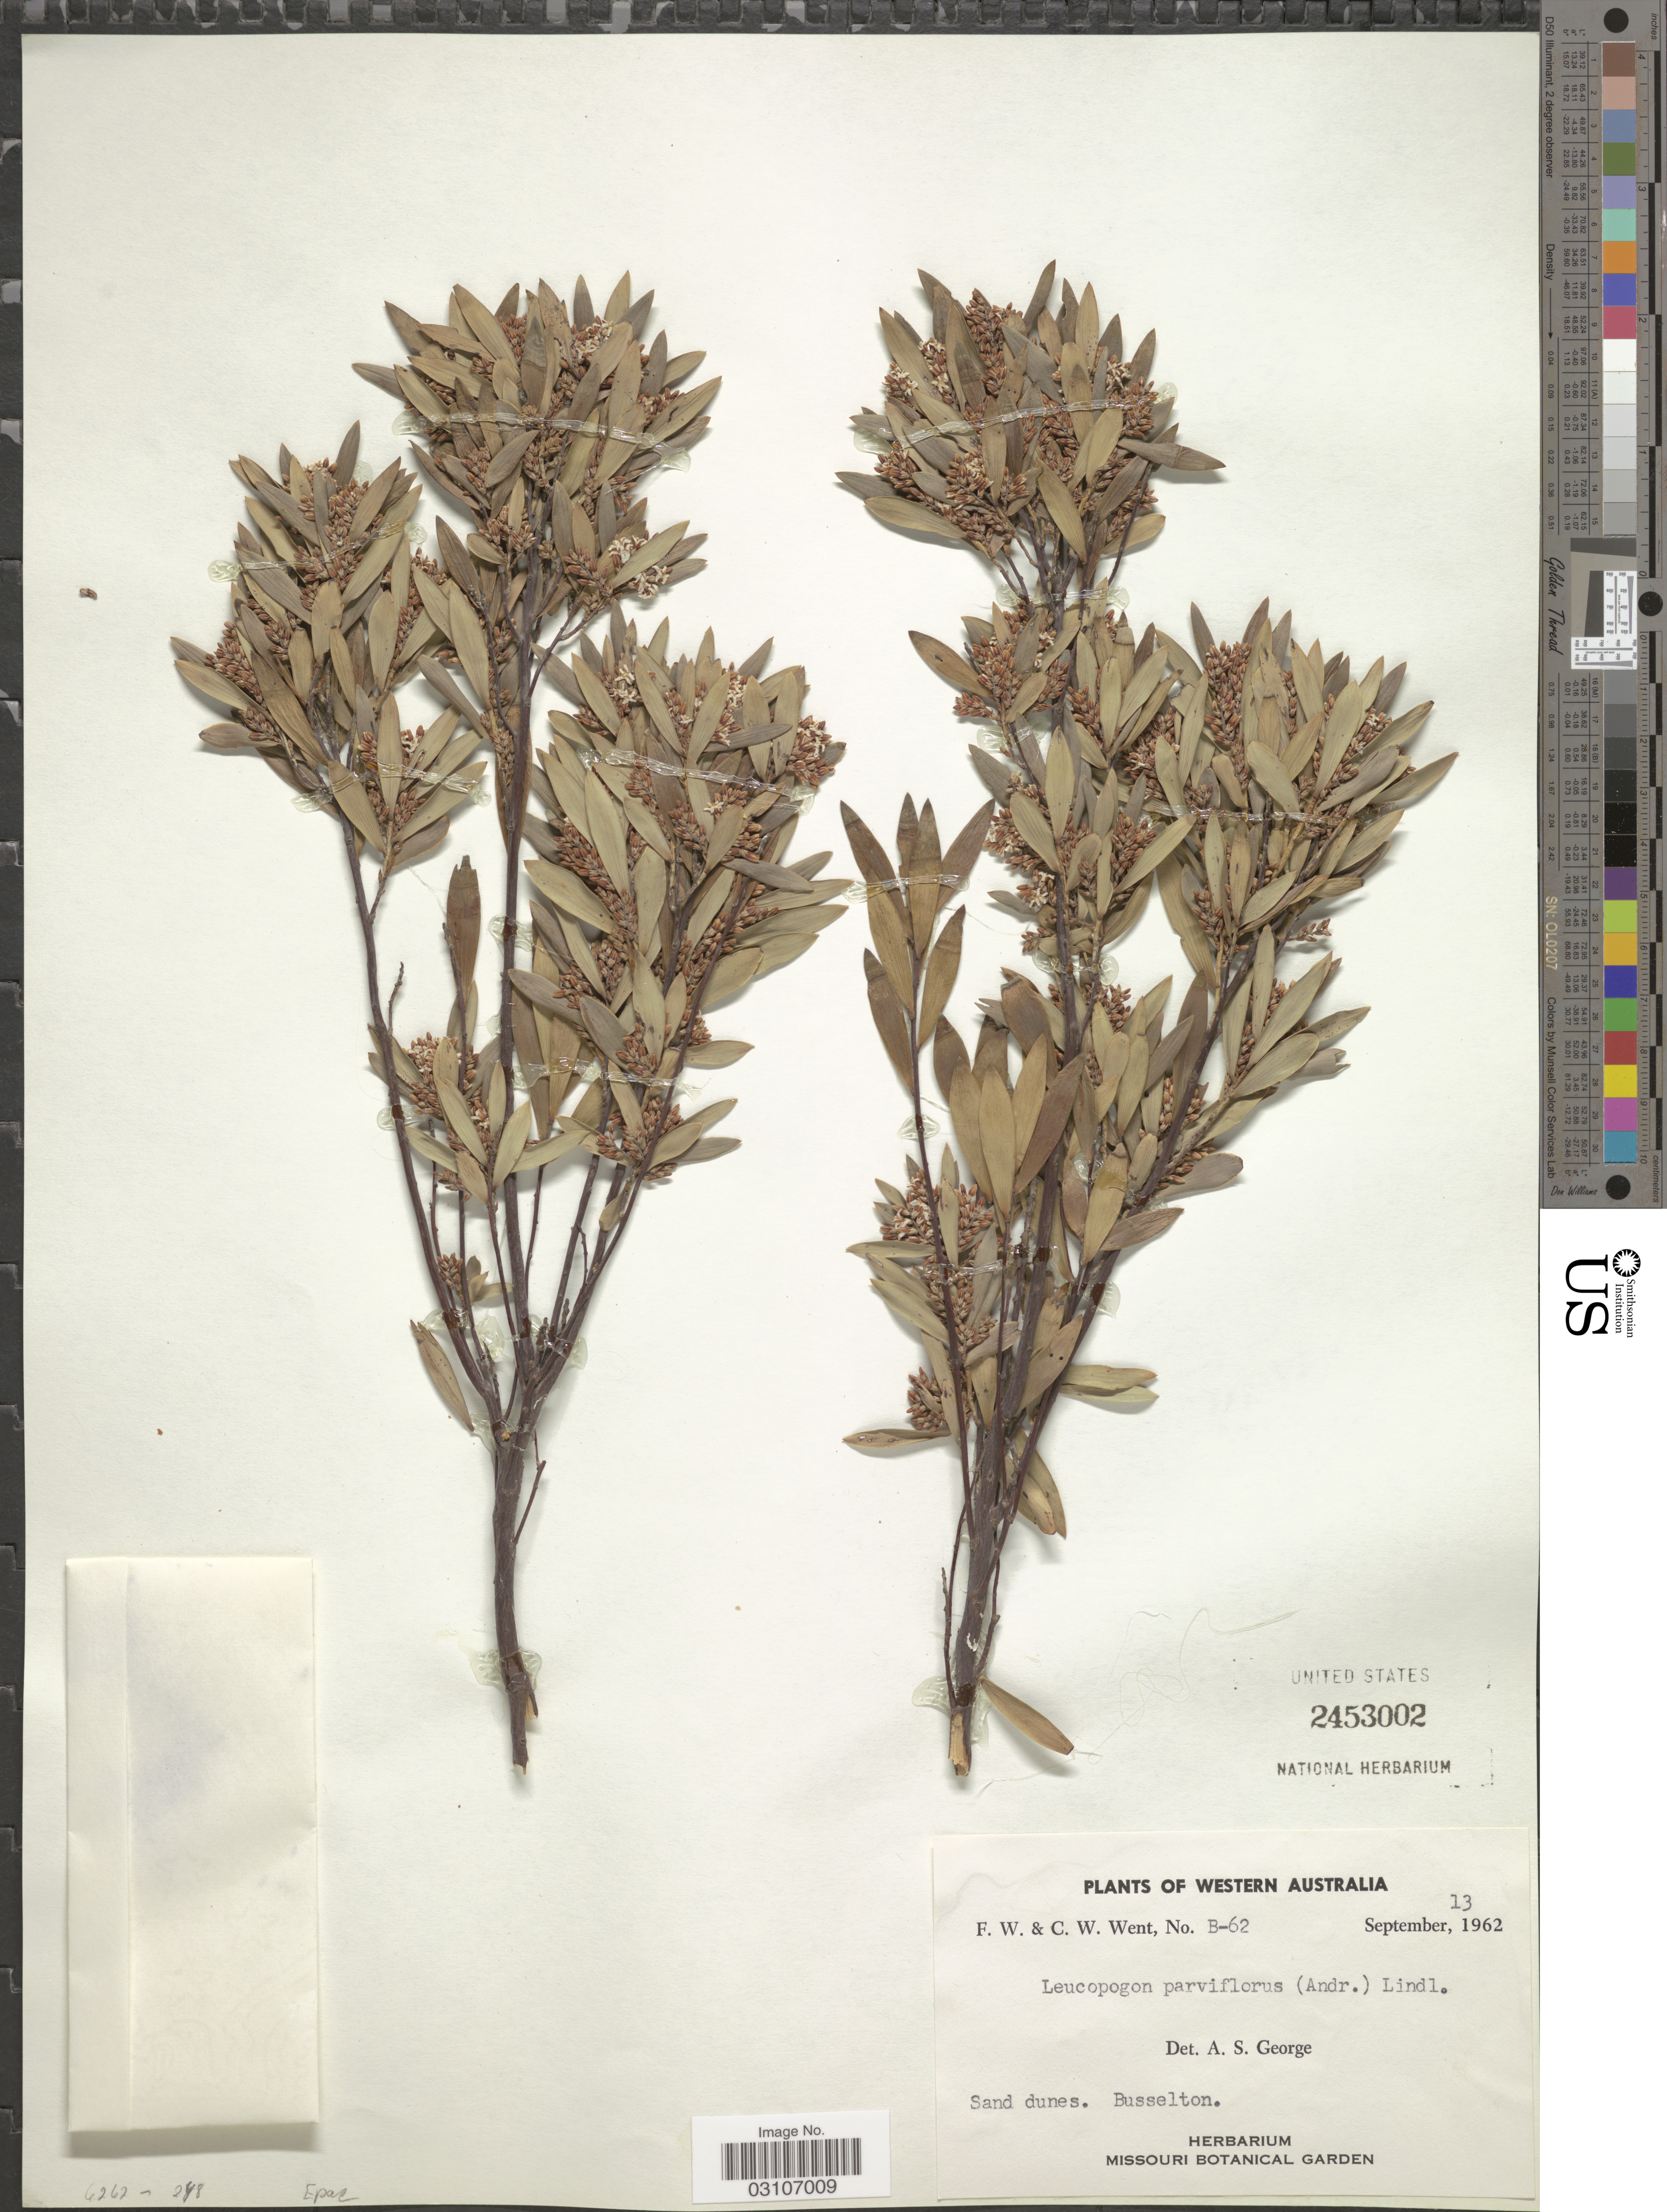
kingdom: Plantae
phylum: Tracheophyta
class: Magnoliopsida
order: Ericales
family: Ericaceae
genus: Leucopogon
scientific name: Leucopogon parviflorus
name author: (H. Andrews) Lindl.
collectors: F. W. Went & C. W. Went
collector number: B-62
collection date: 1962-09-13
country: Australia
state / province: Western Australia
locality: Sand dunes. Busselton.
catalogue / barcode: US 2453002